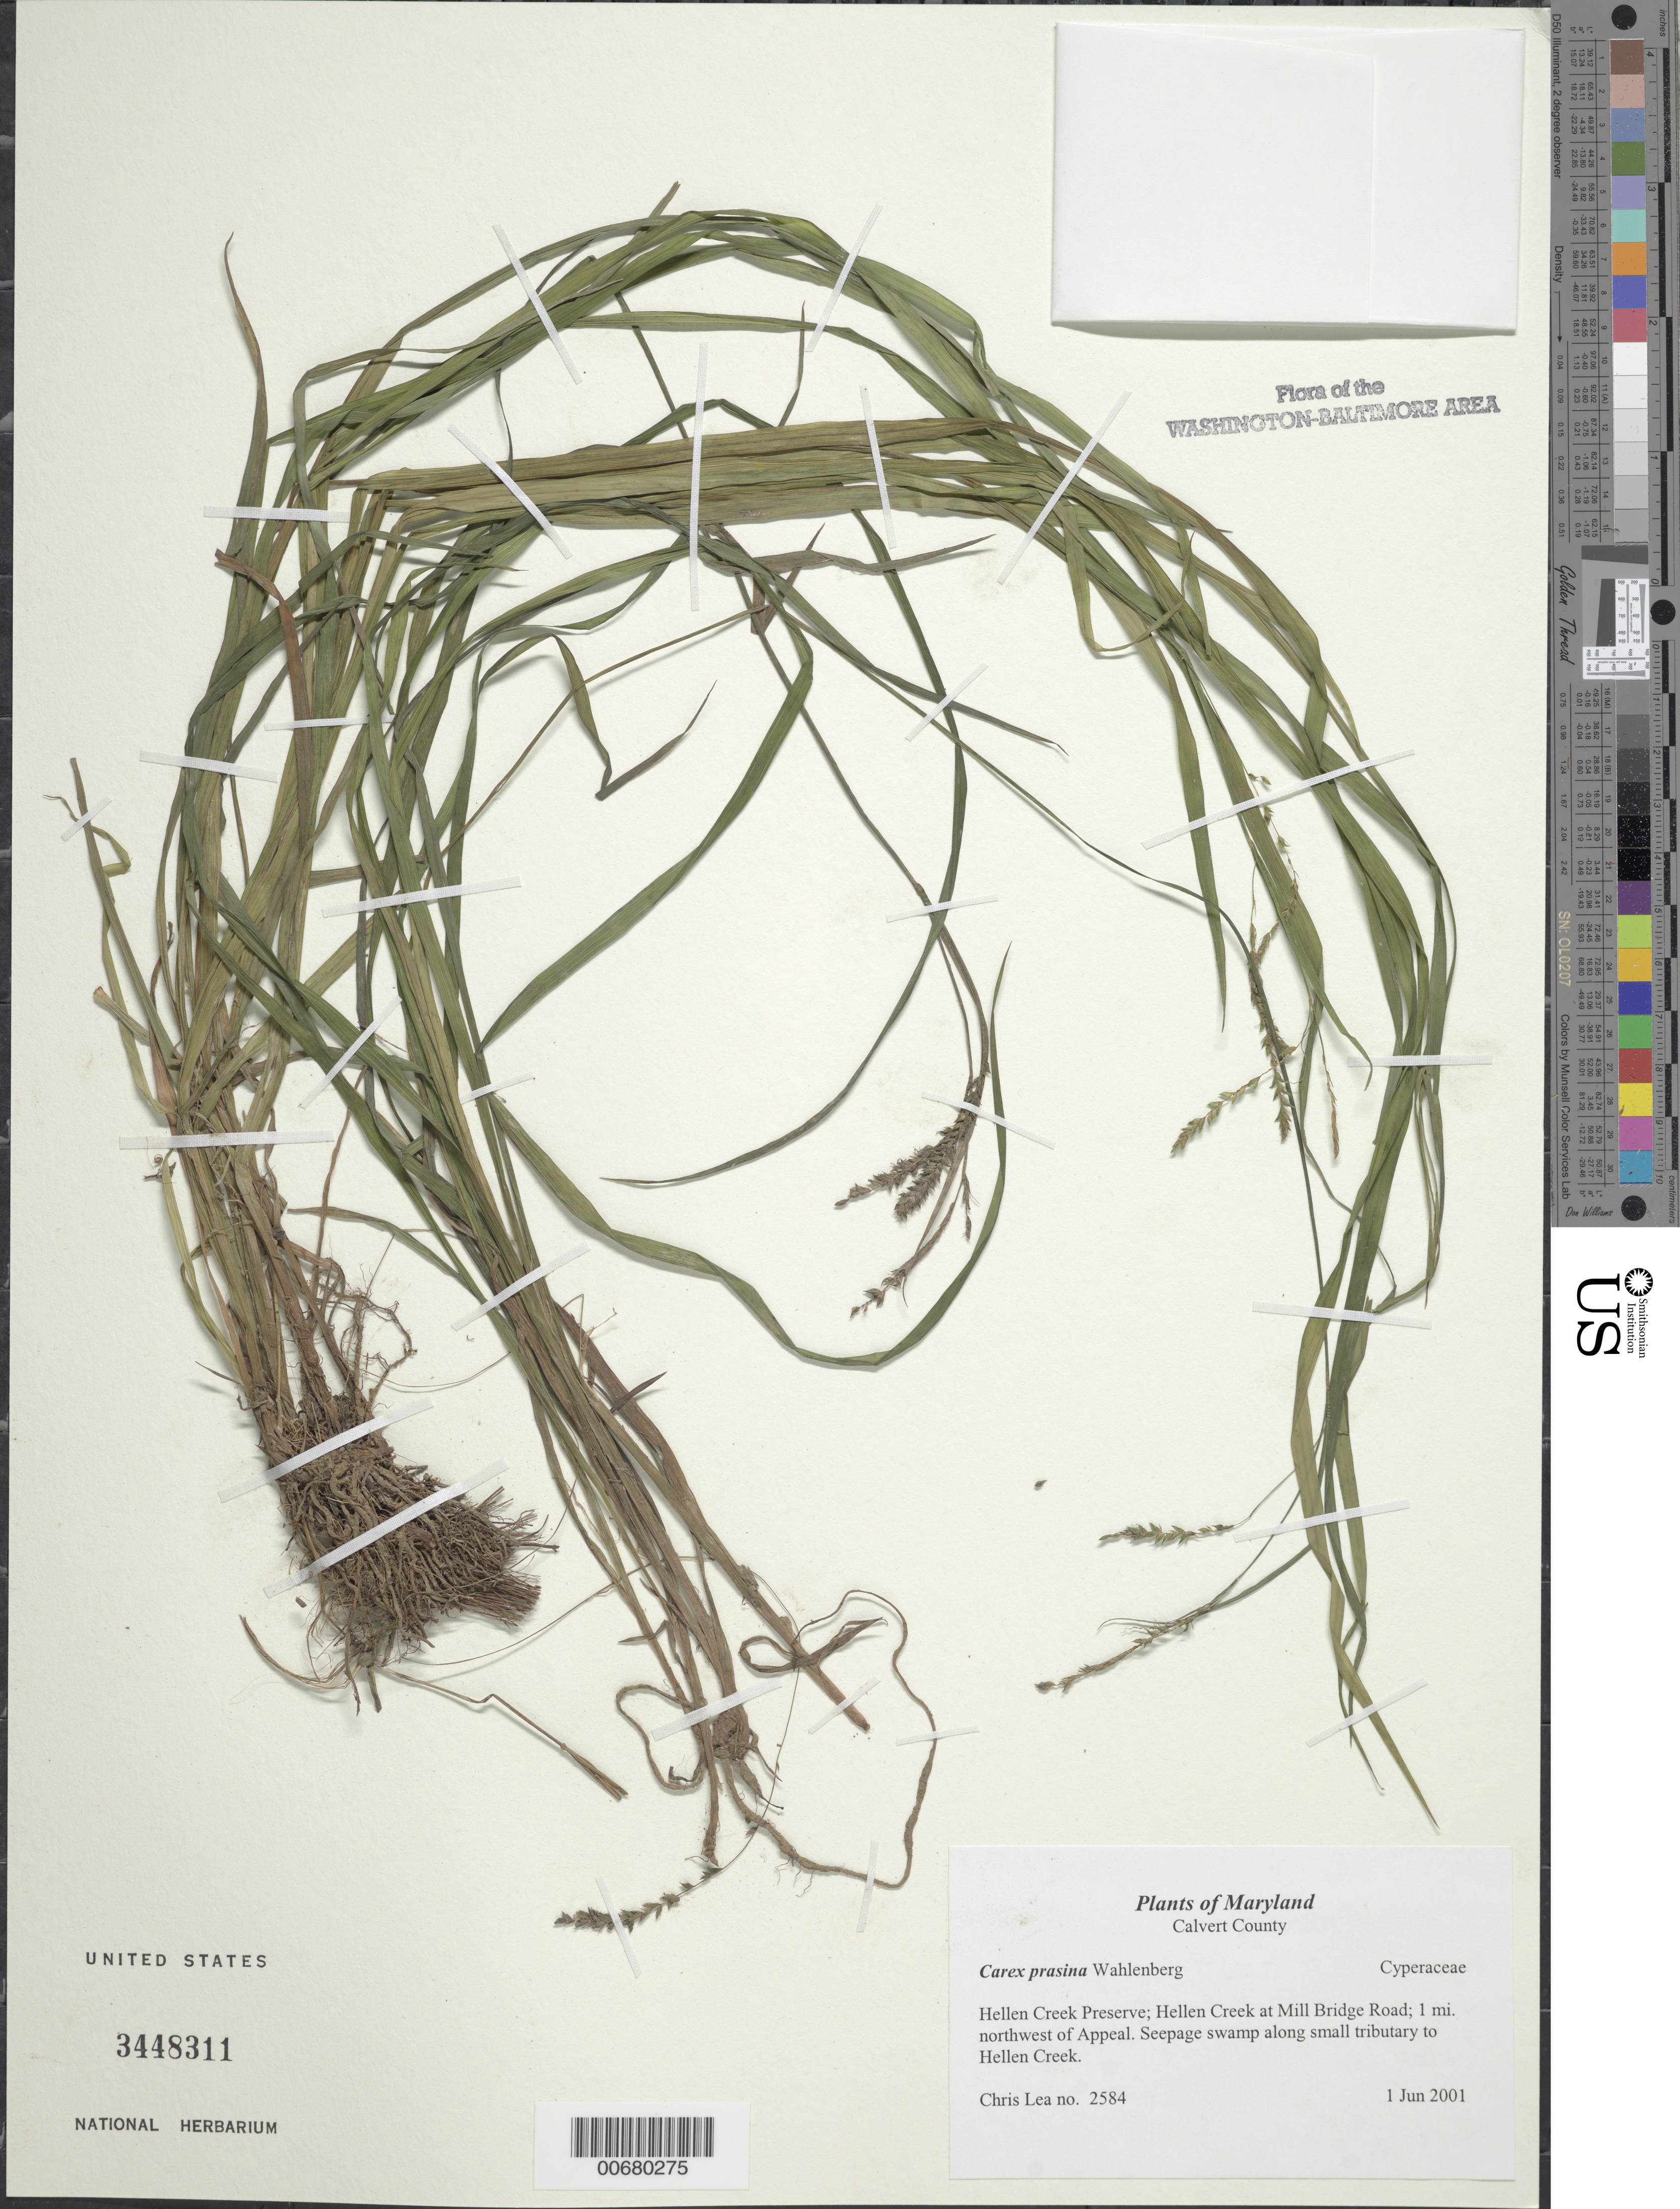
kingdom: Plantae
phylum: Tracheophyta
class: Liliopsida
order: Poales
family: Cyperaceae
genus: Carex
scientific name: Carex prasina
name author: Wahlenb.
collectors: C. Lea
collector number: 2584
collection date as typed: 1 Jun 2001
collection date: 2001-06-01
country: United States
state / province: Maryland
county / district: Calvert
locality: Hellen Creek Preserve; Hellen Creek at Mill Bridge Road; 1 mi. northwest of Appeal.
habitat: Seepage swamp along small tributary .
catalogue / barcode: US 3448311